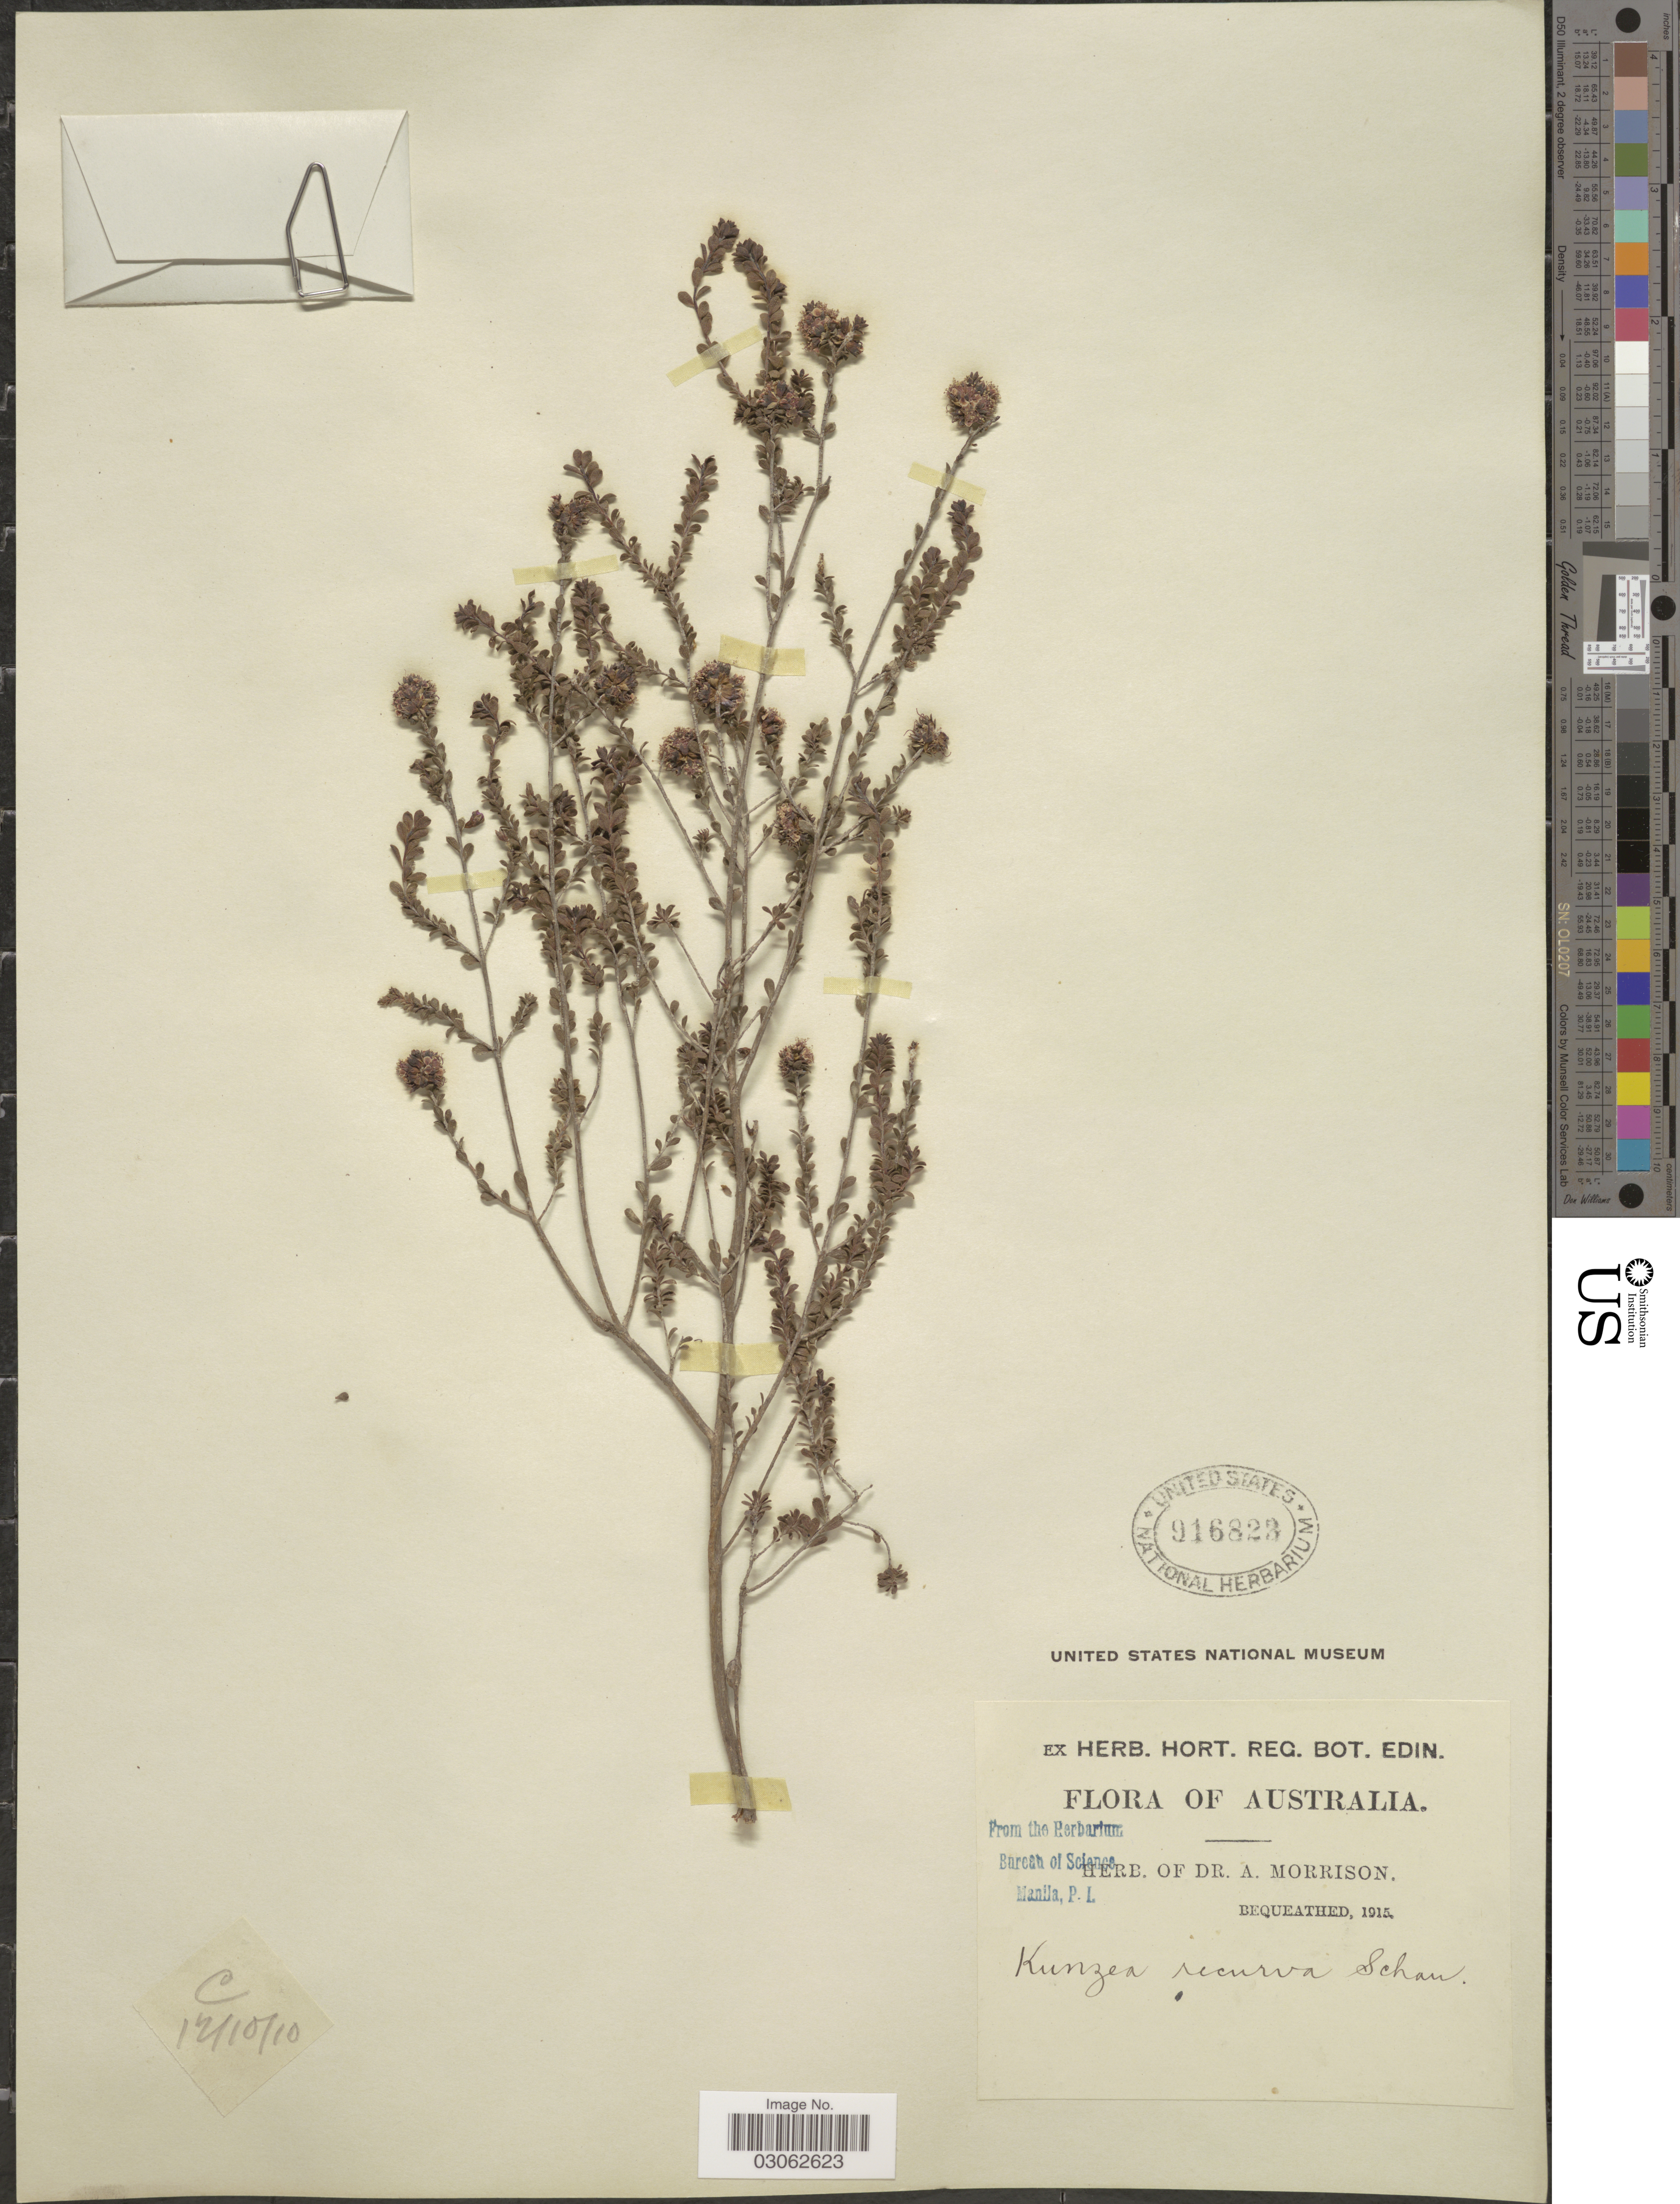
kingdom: Plantae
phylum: Tracheophyta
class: Magnoliopsida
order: Myrtales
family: Myrtaceae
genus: Kunzea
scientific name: Kunzea recurva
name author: Schauer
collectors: ex herb. Dr. A. Morrison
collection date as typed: Transcribed d/m/y: 12/10/10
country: Australia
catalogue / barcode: US 916823